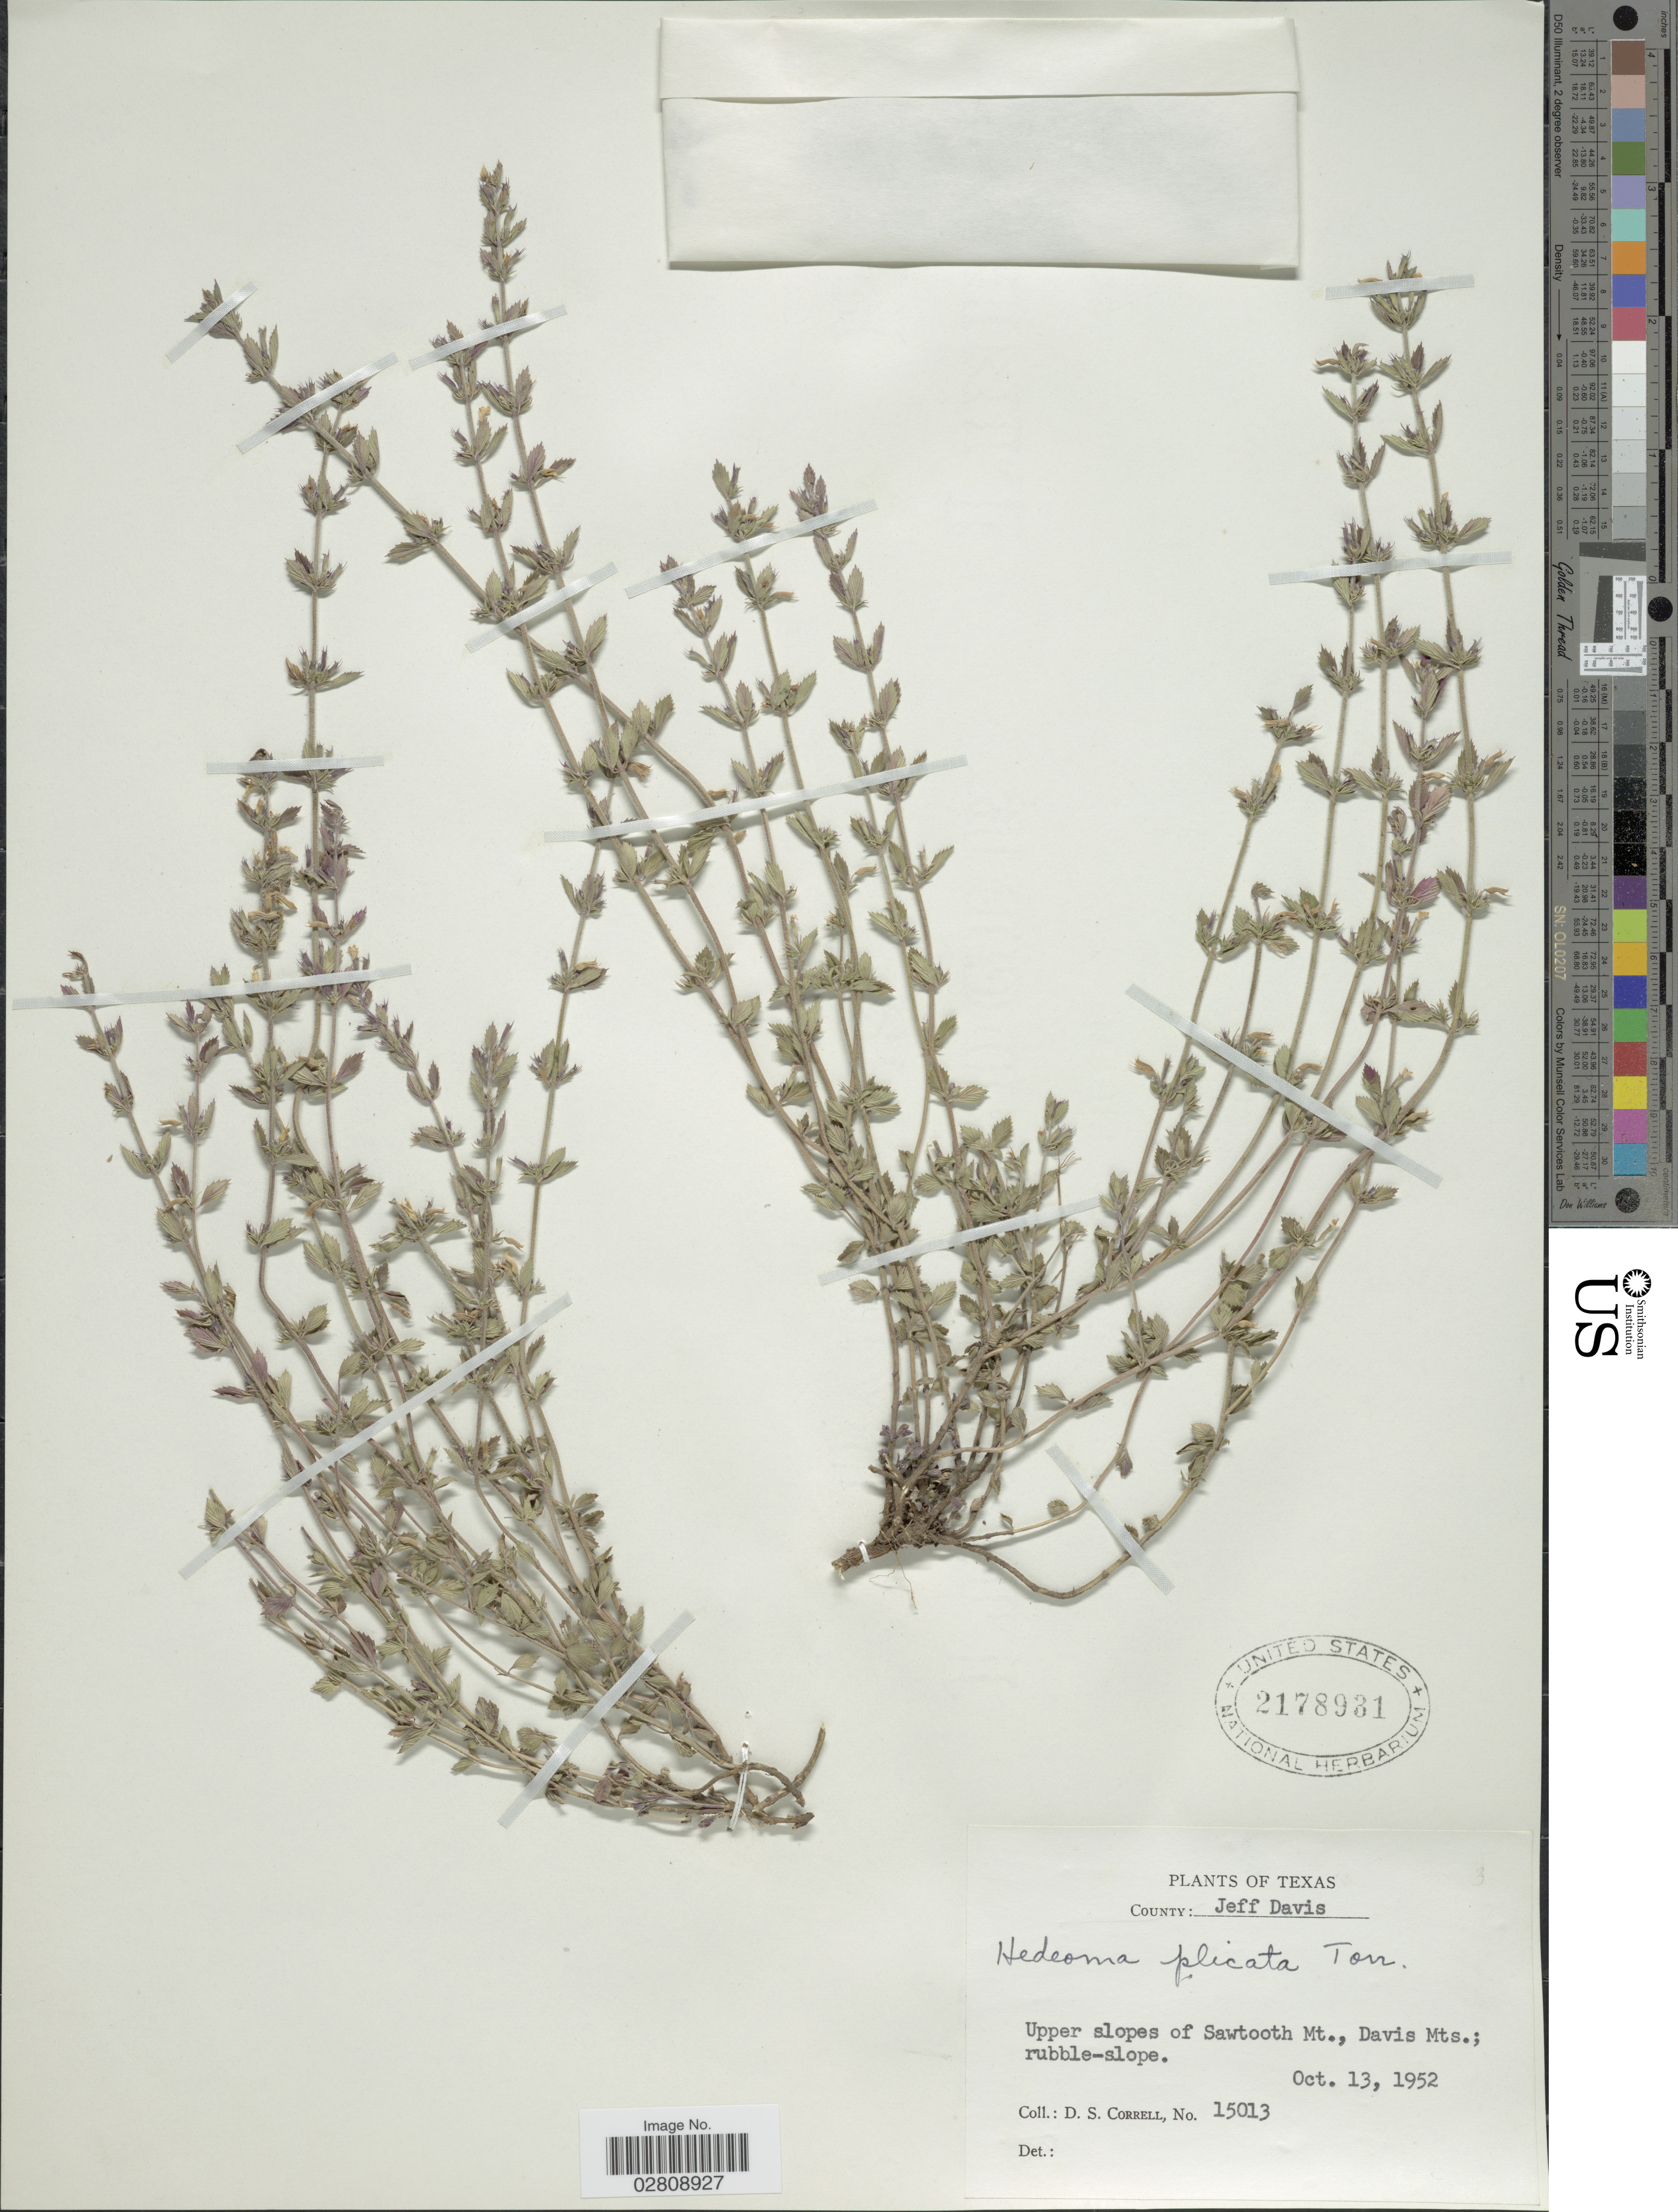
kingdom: Plantae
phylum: Tracheophyta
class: Magnoliopsida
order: Lamiales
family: Lamiaceae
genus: Hedeoma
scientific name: Hedeoma plicatum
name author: Torr. in Emory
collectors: D. S. Correll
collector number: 15013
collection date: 1952-10-13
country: United States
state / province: Texas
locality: County: Jeff Davis. Upper slopes of Sawtooth Mt., Davis Mts.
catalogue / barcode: US 2178931